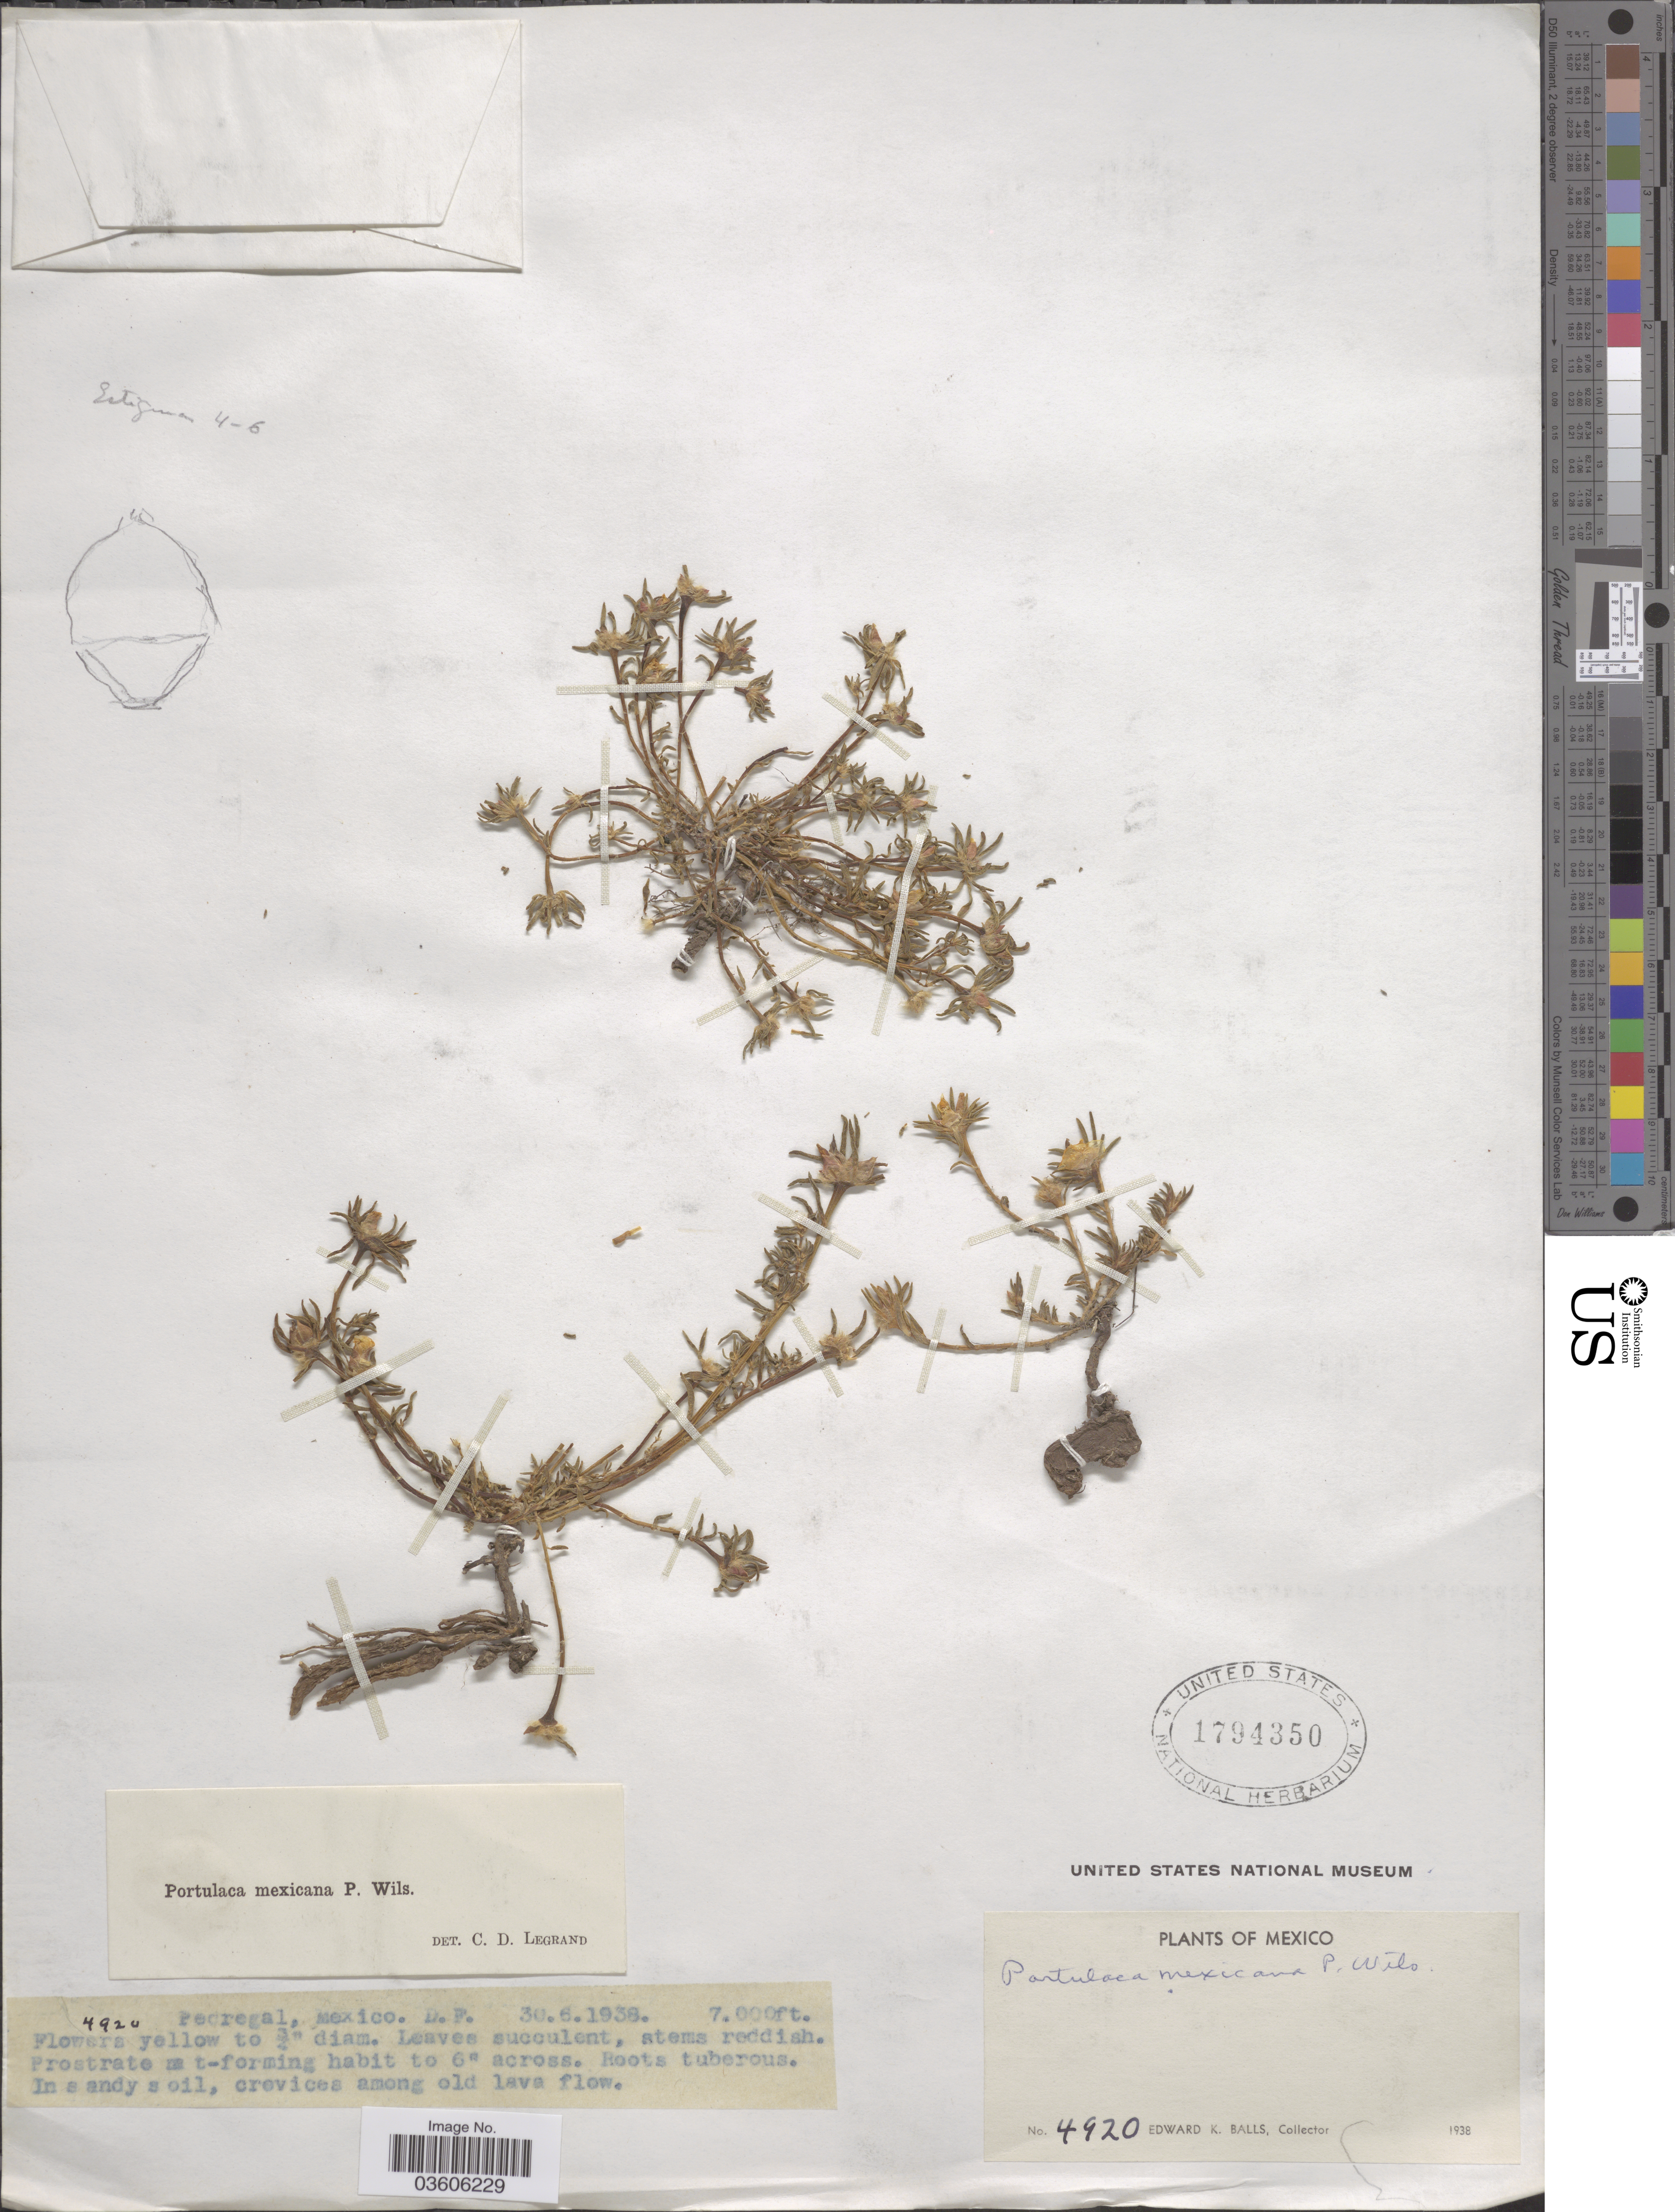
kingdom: Plantae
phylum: Tracheophyta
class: Magnoliopsida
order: Caryophyllales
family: Portulacaceae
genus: Portulaca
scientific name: Portulaca mexicana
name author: P. Wilson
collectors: E. K. Balls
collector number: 4920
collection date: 1938-06-30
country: Mexico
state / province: Distrito Federal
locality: Pedregal.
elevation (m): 2134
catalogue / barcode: US 1794350